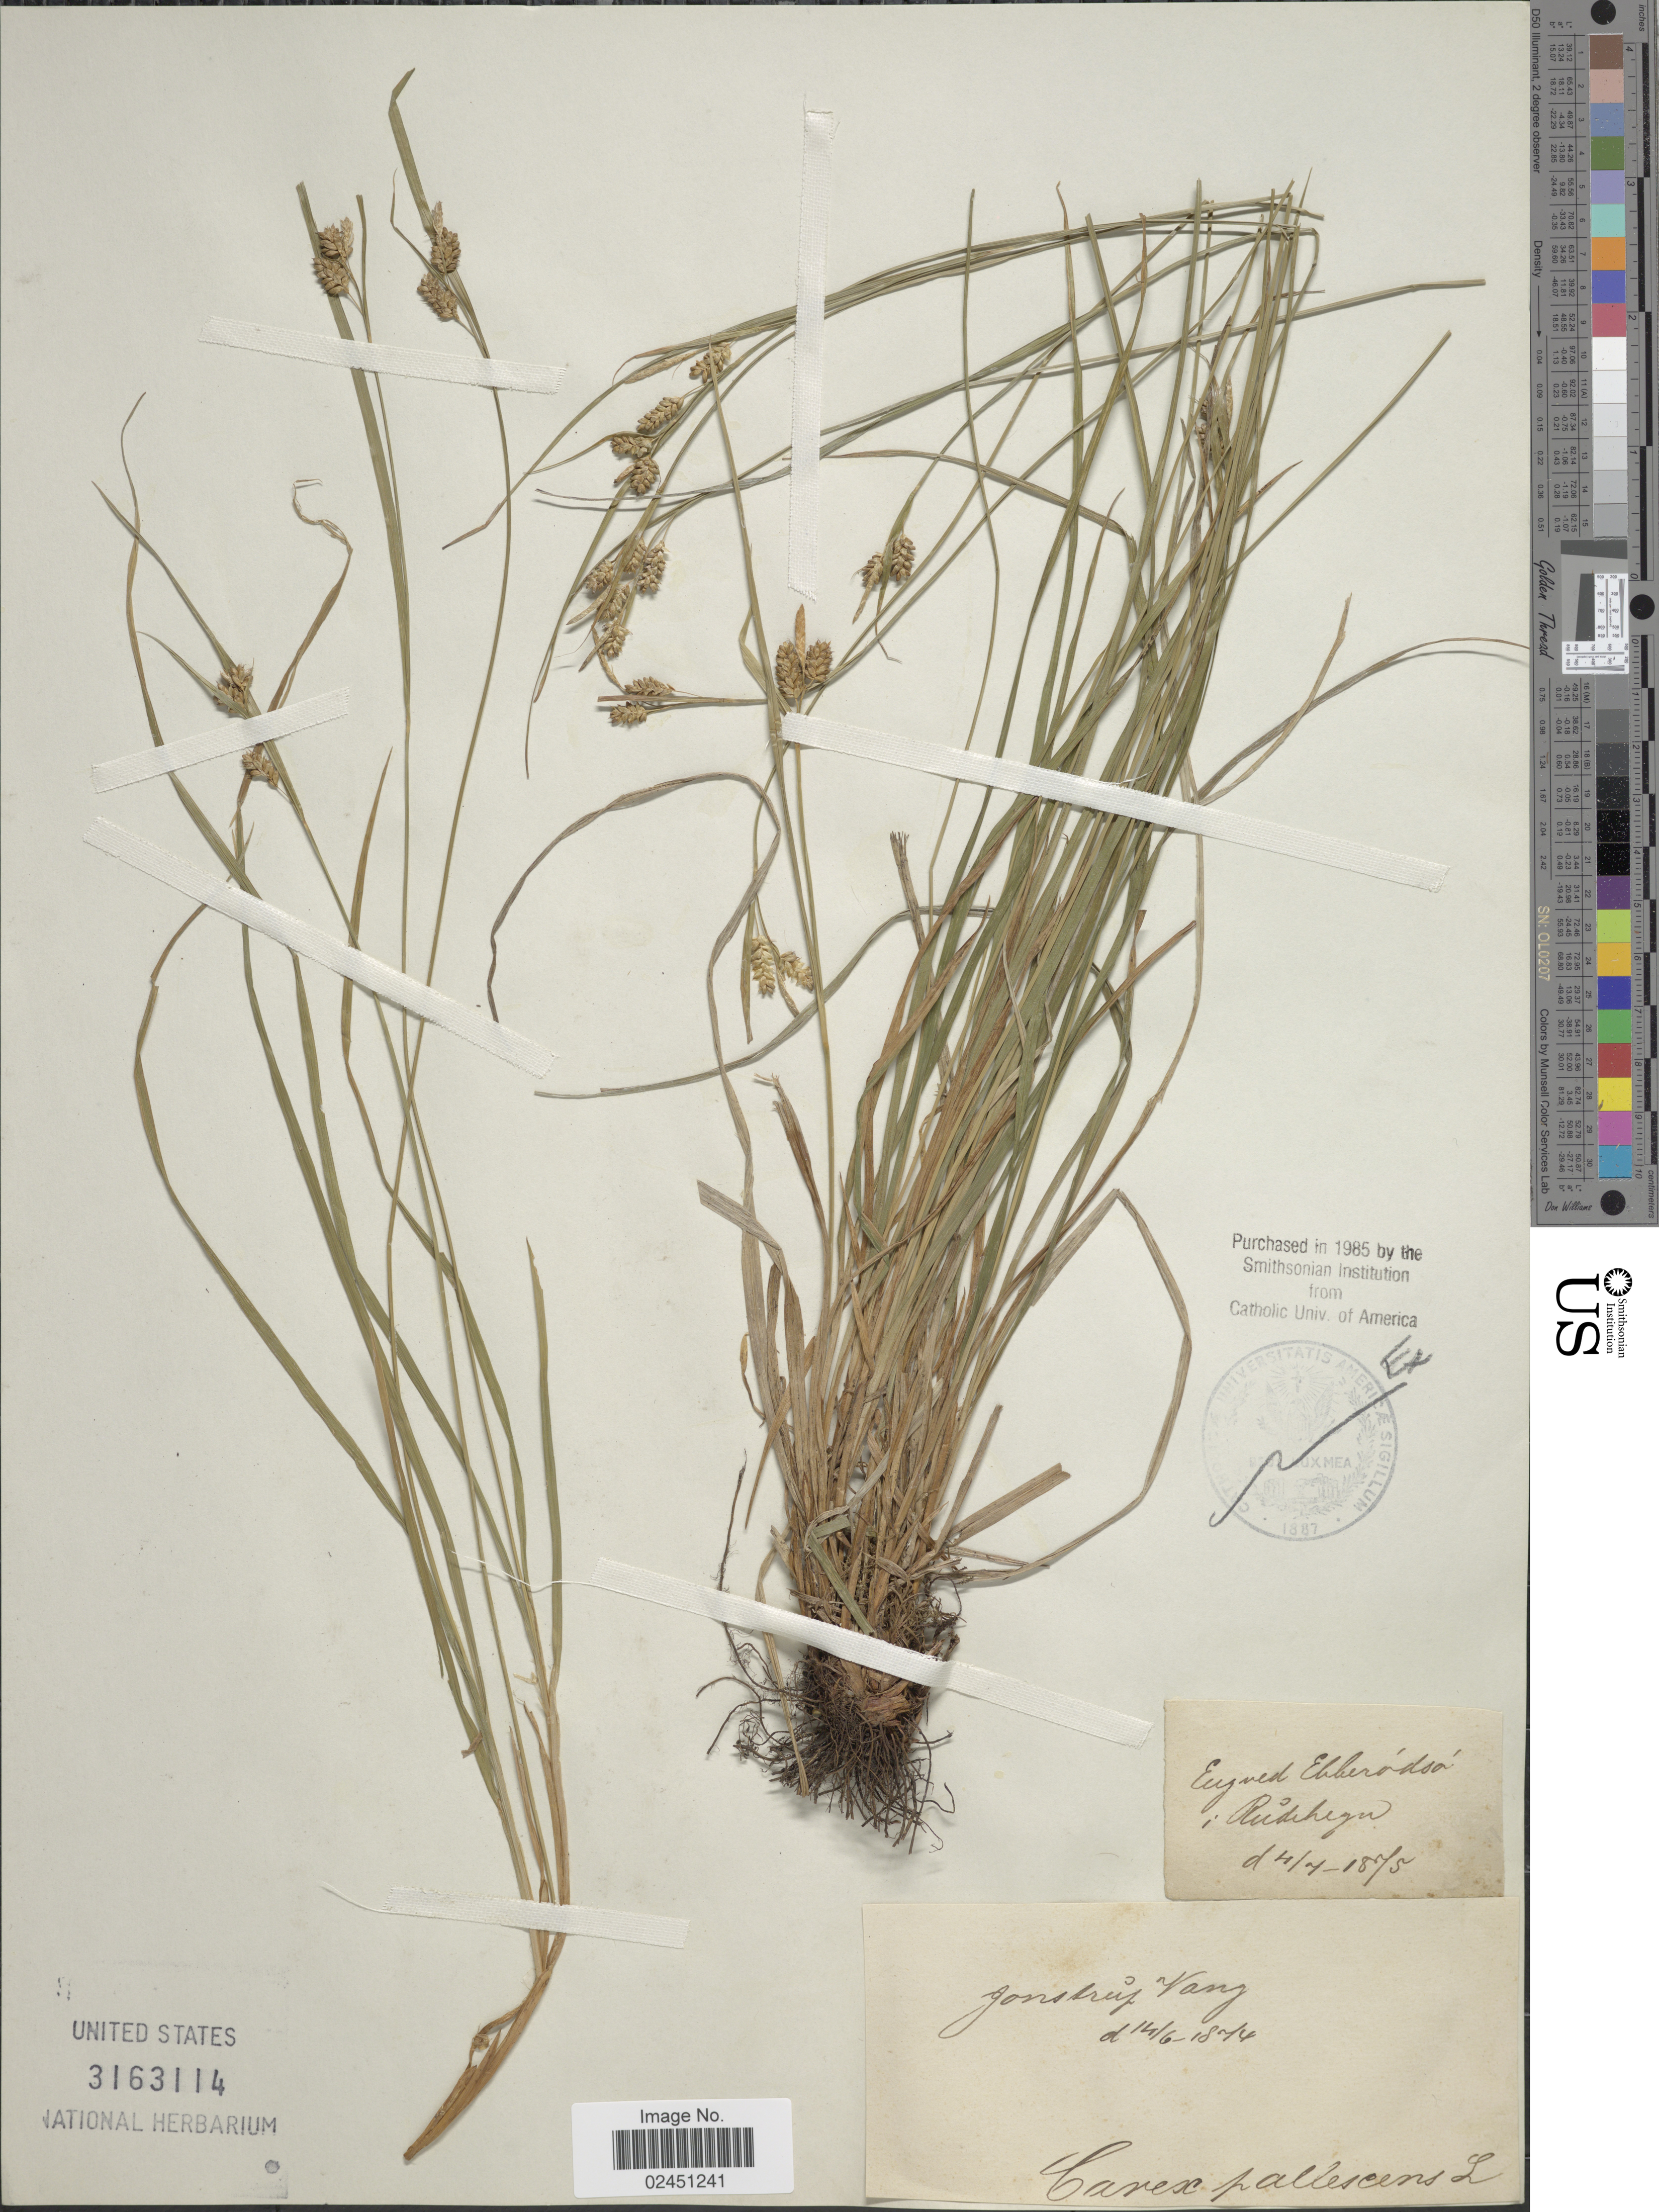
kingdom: Plantae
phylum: Tracheophyta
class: Liliopsida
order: Poales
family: Cyperaceae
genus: Carex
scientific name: Carex pallescens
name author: L.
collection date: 1874-06-14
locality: Jonstrup, [interpreted] Vang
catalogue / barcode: US 3163114